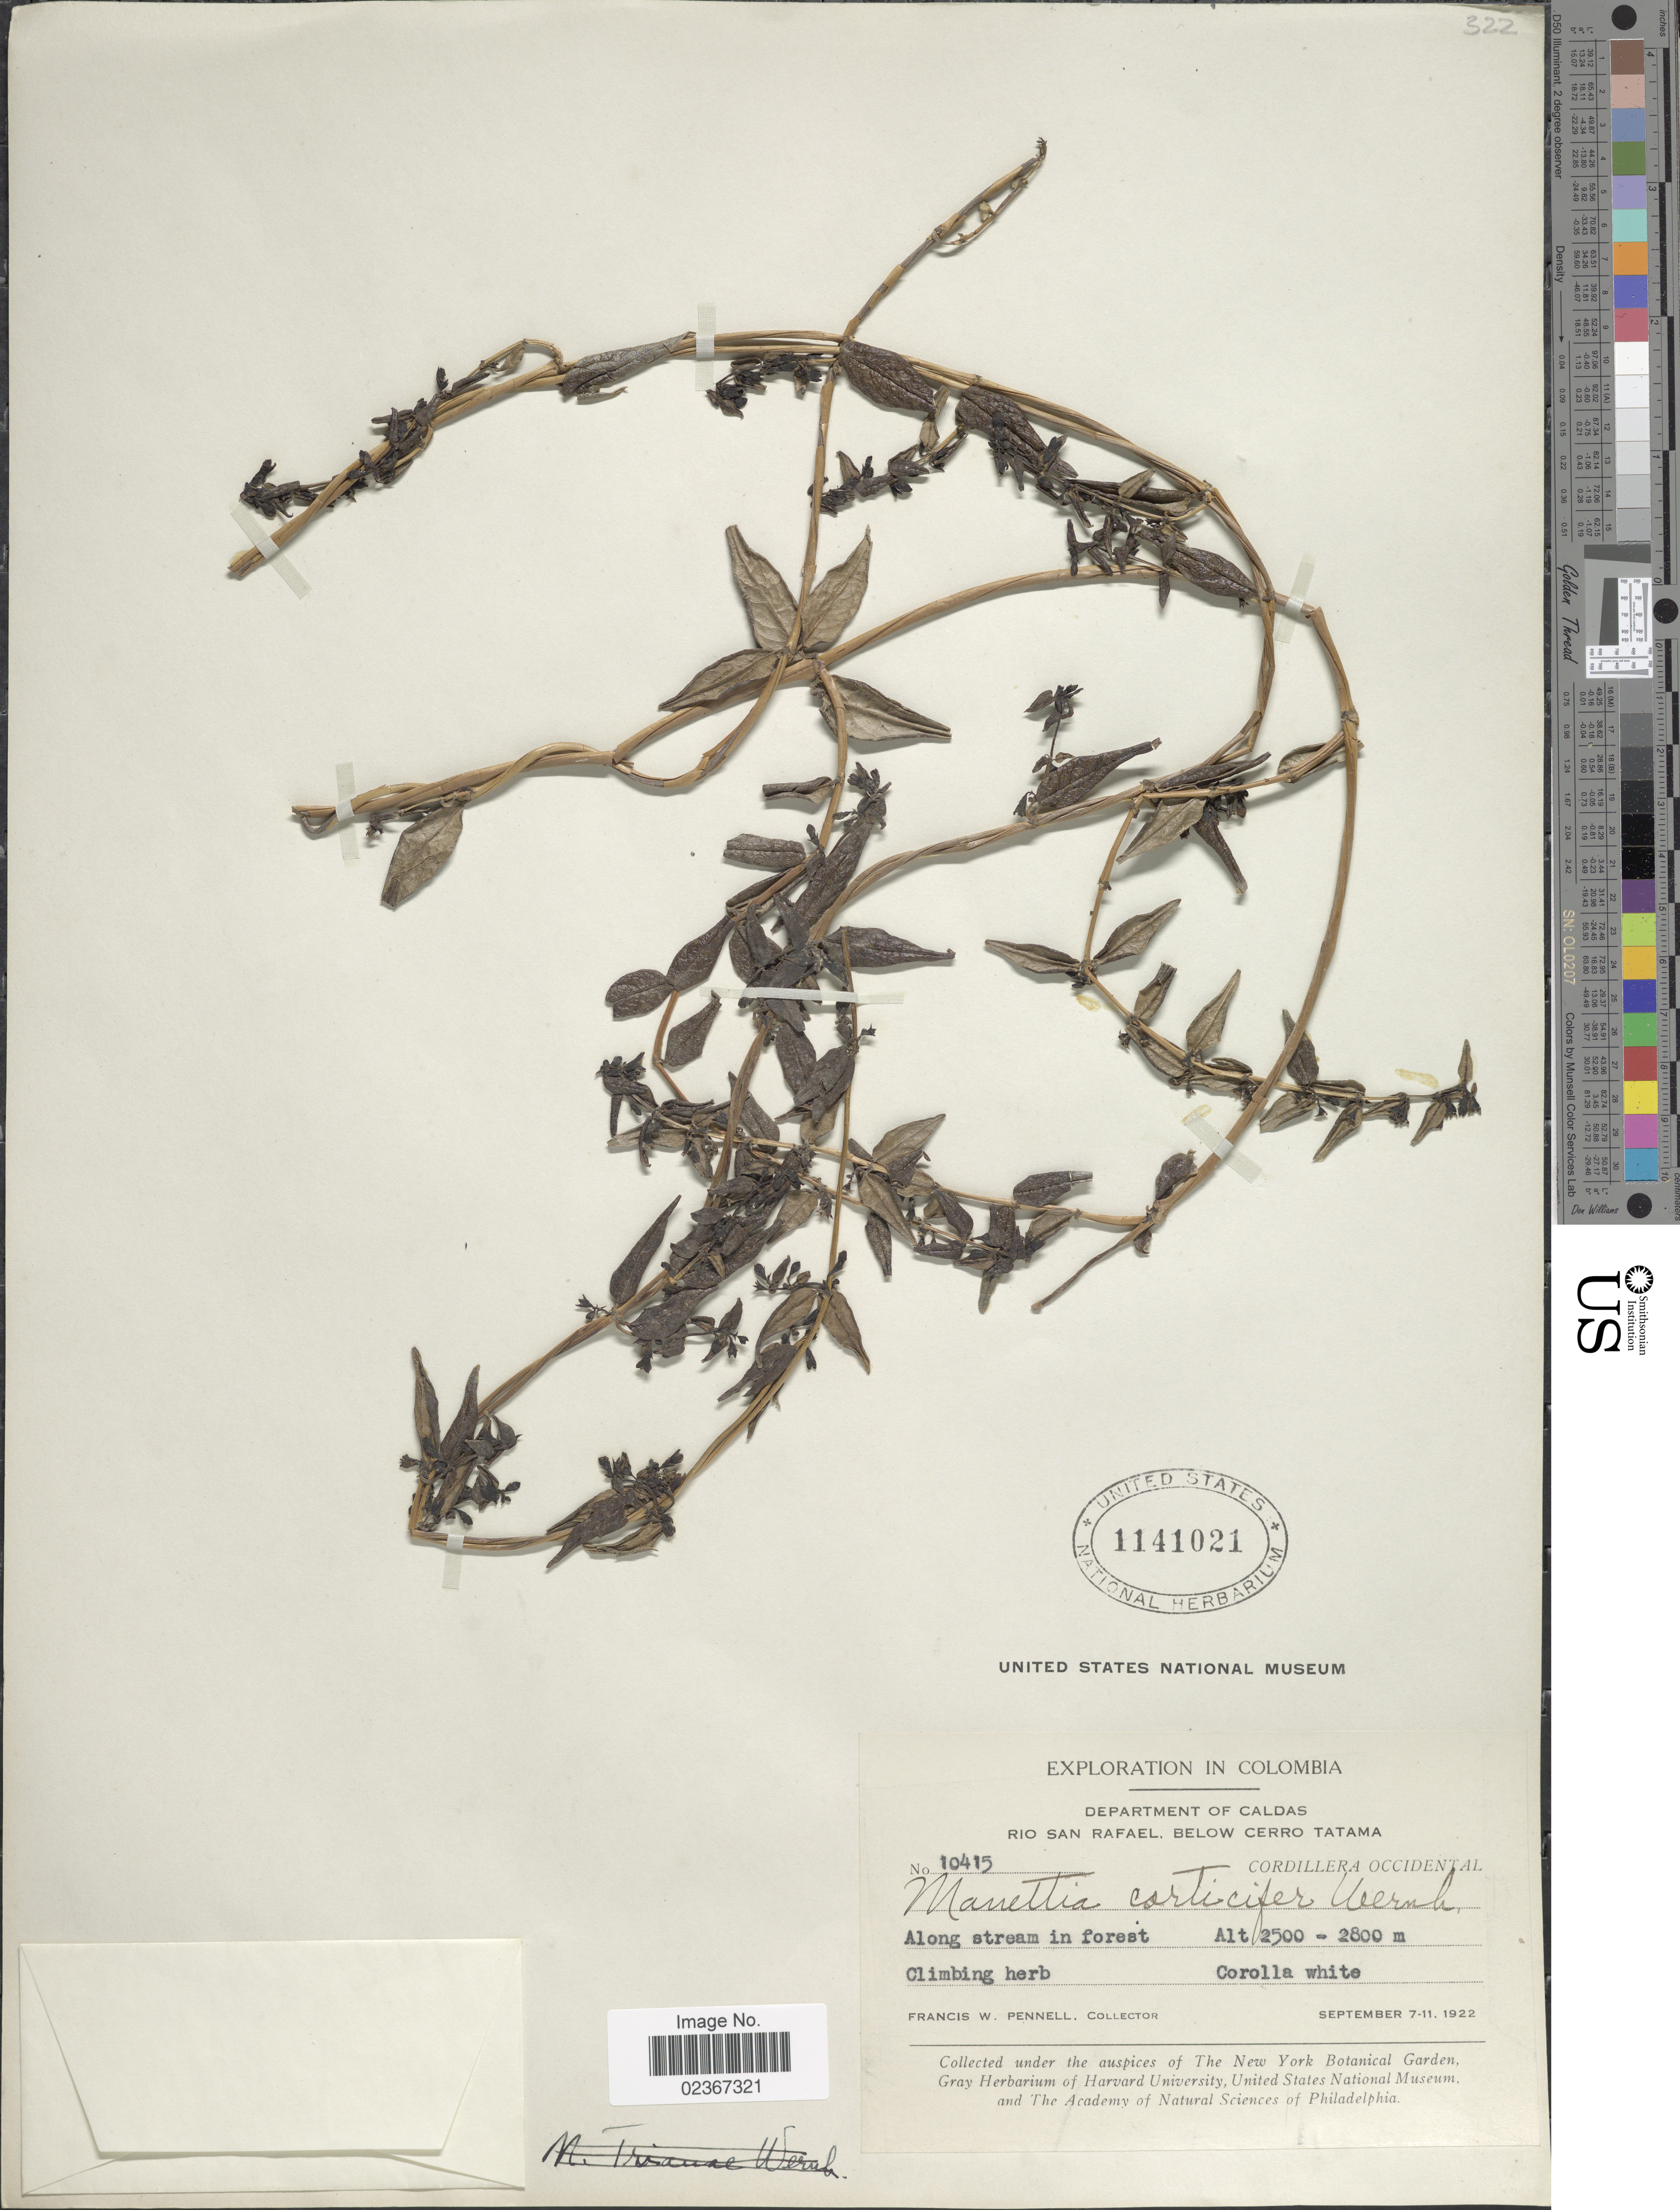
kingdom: Plantae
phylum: Tracheophyta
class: Magnoliopsida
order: Gentianales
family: Rubiaceae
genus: Manettia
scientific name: Manettia corticifera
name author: Wernham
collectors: F. W. Pennell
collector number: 10415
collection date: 1922-09-07/1922-09-11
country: Colombia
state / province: Caldas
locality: Department of Caldas. Rio San Rafael, below Cerro Tatama.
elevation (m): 2500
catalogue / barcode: US 1141021